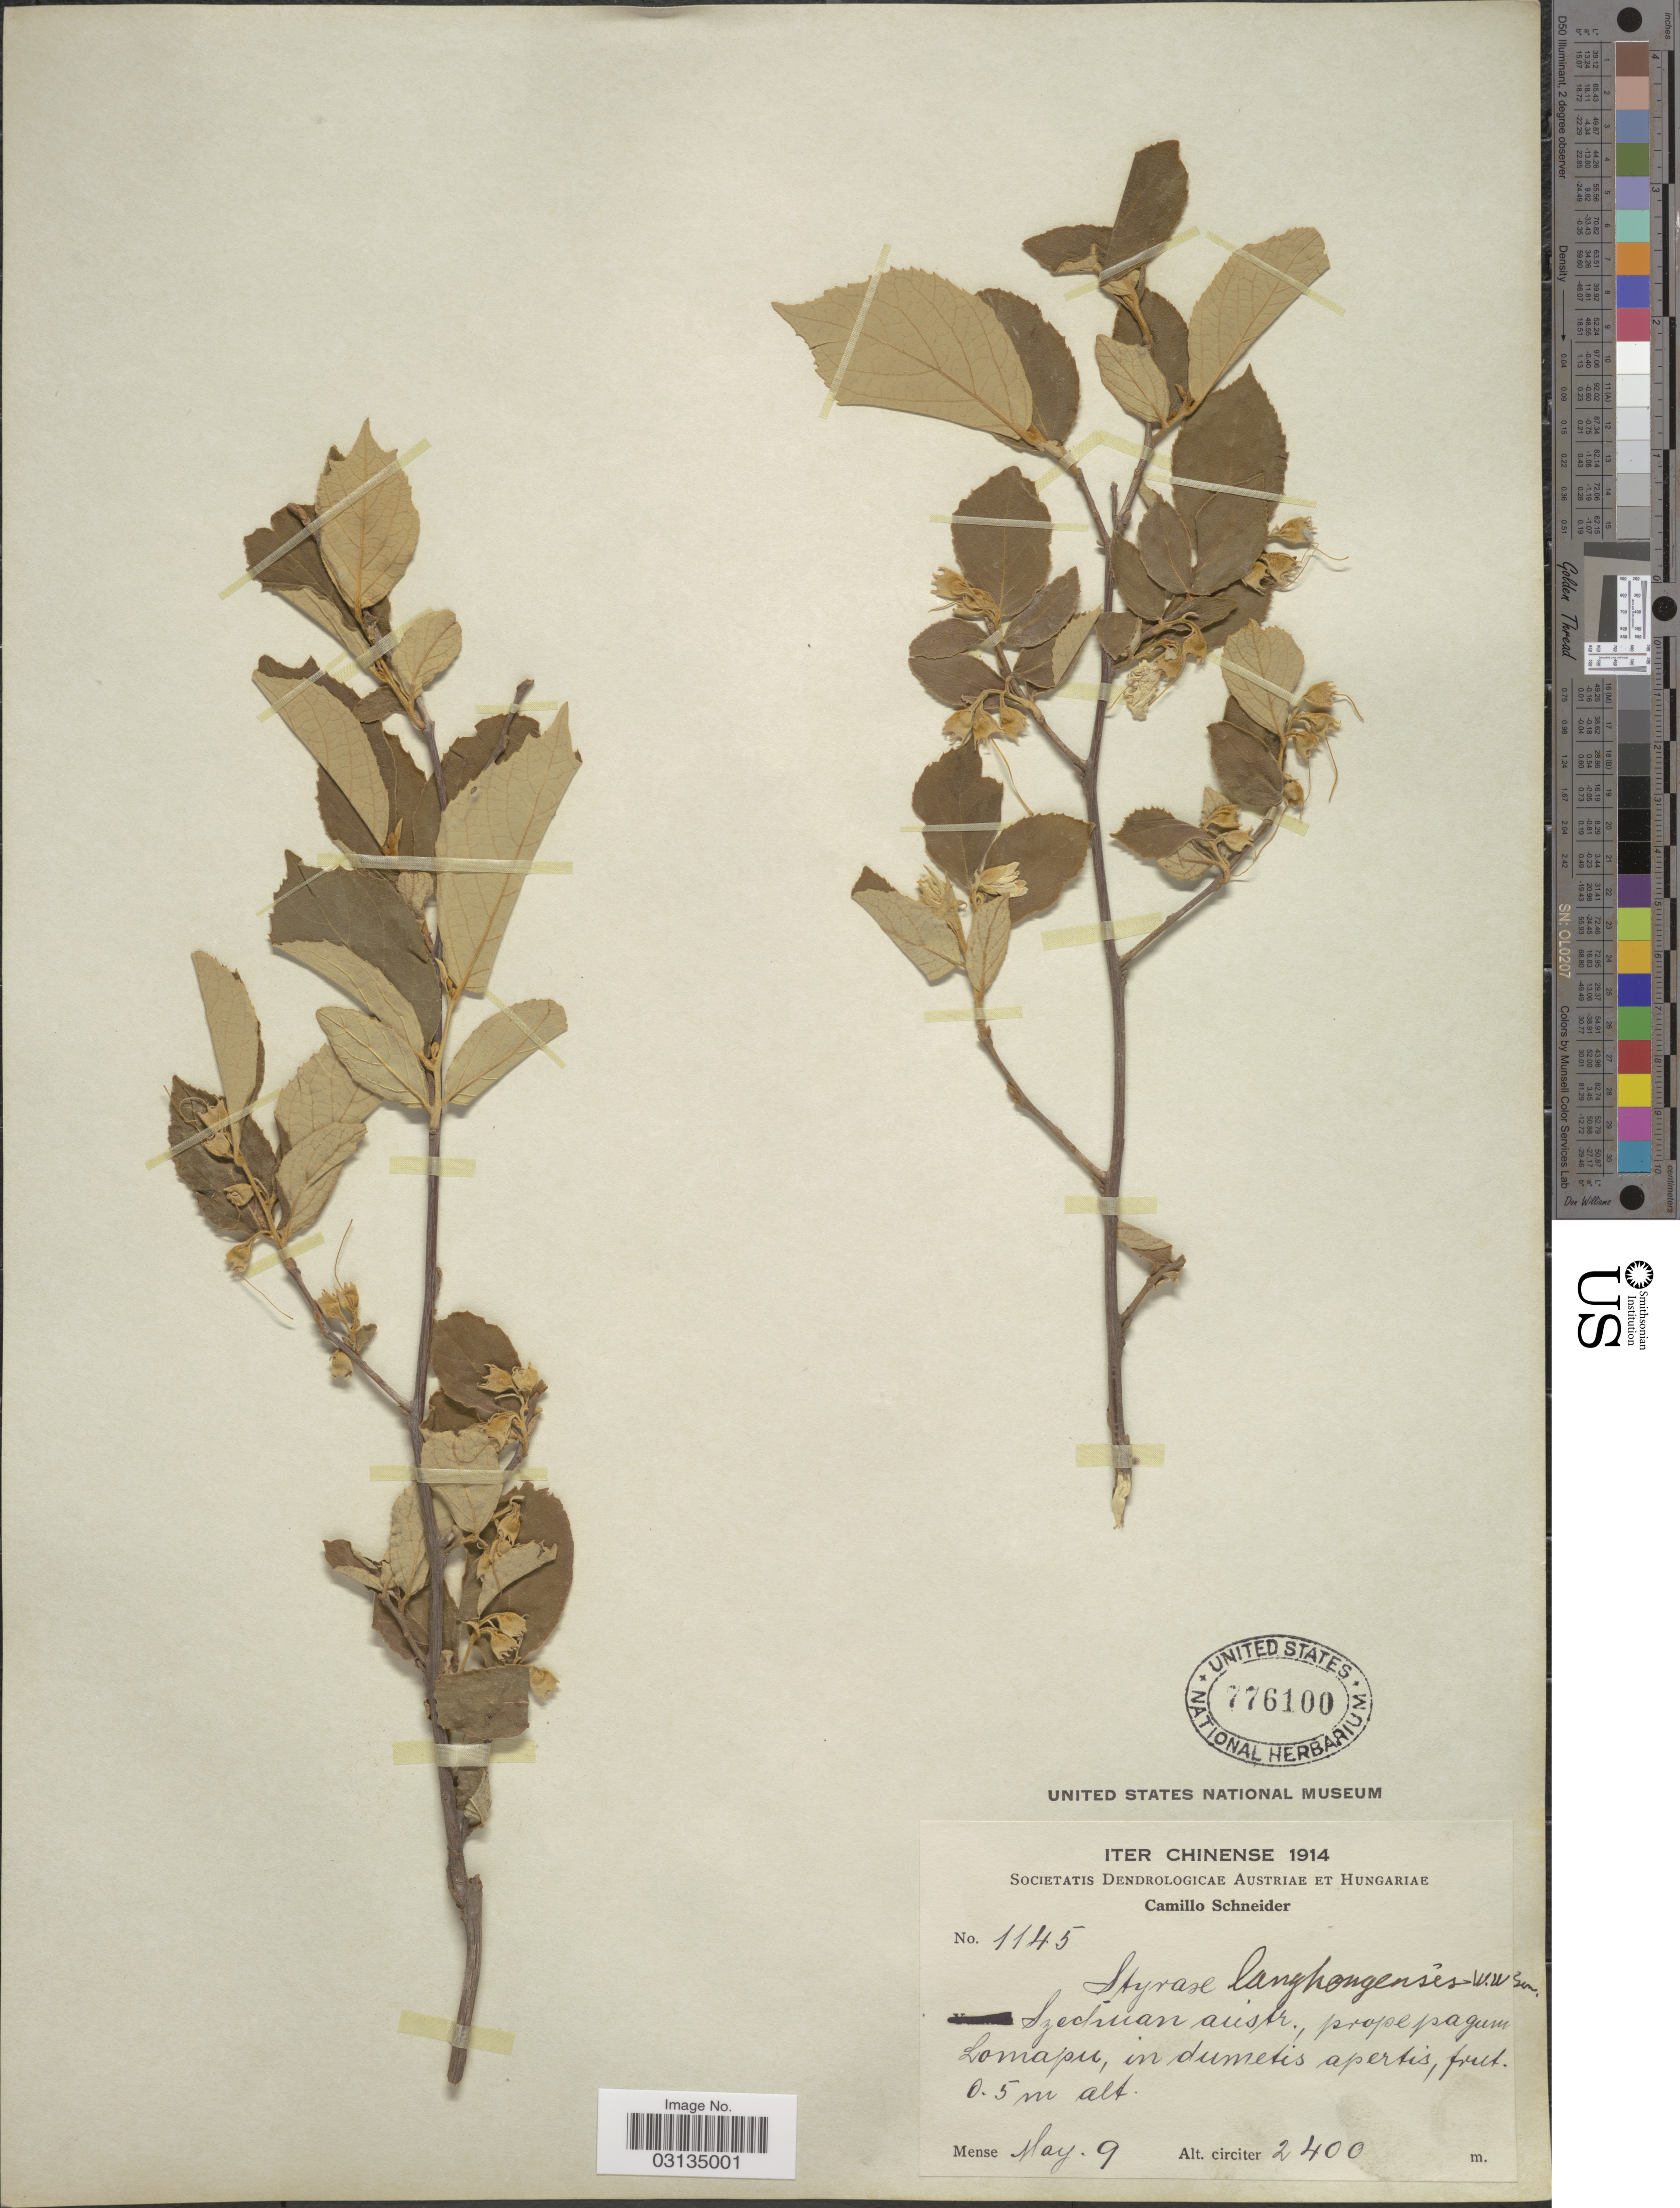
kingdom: Plantae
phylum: Tracheophyta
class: Magnoliopsida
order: Ericales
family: Styracaceae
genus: Styrax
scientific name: Styrax langkongensis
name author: W.W. Sm.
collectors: C. K. Schneider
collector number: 1145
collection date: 1914-05-09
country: China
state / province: Sichuan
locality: Szechuan austr., prope pagum Lomapu, in dumetis apertis.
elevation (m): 2400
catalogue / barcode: US 776100